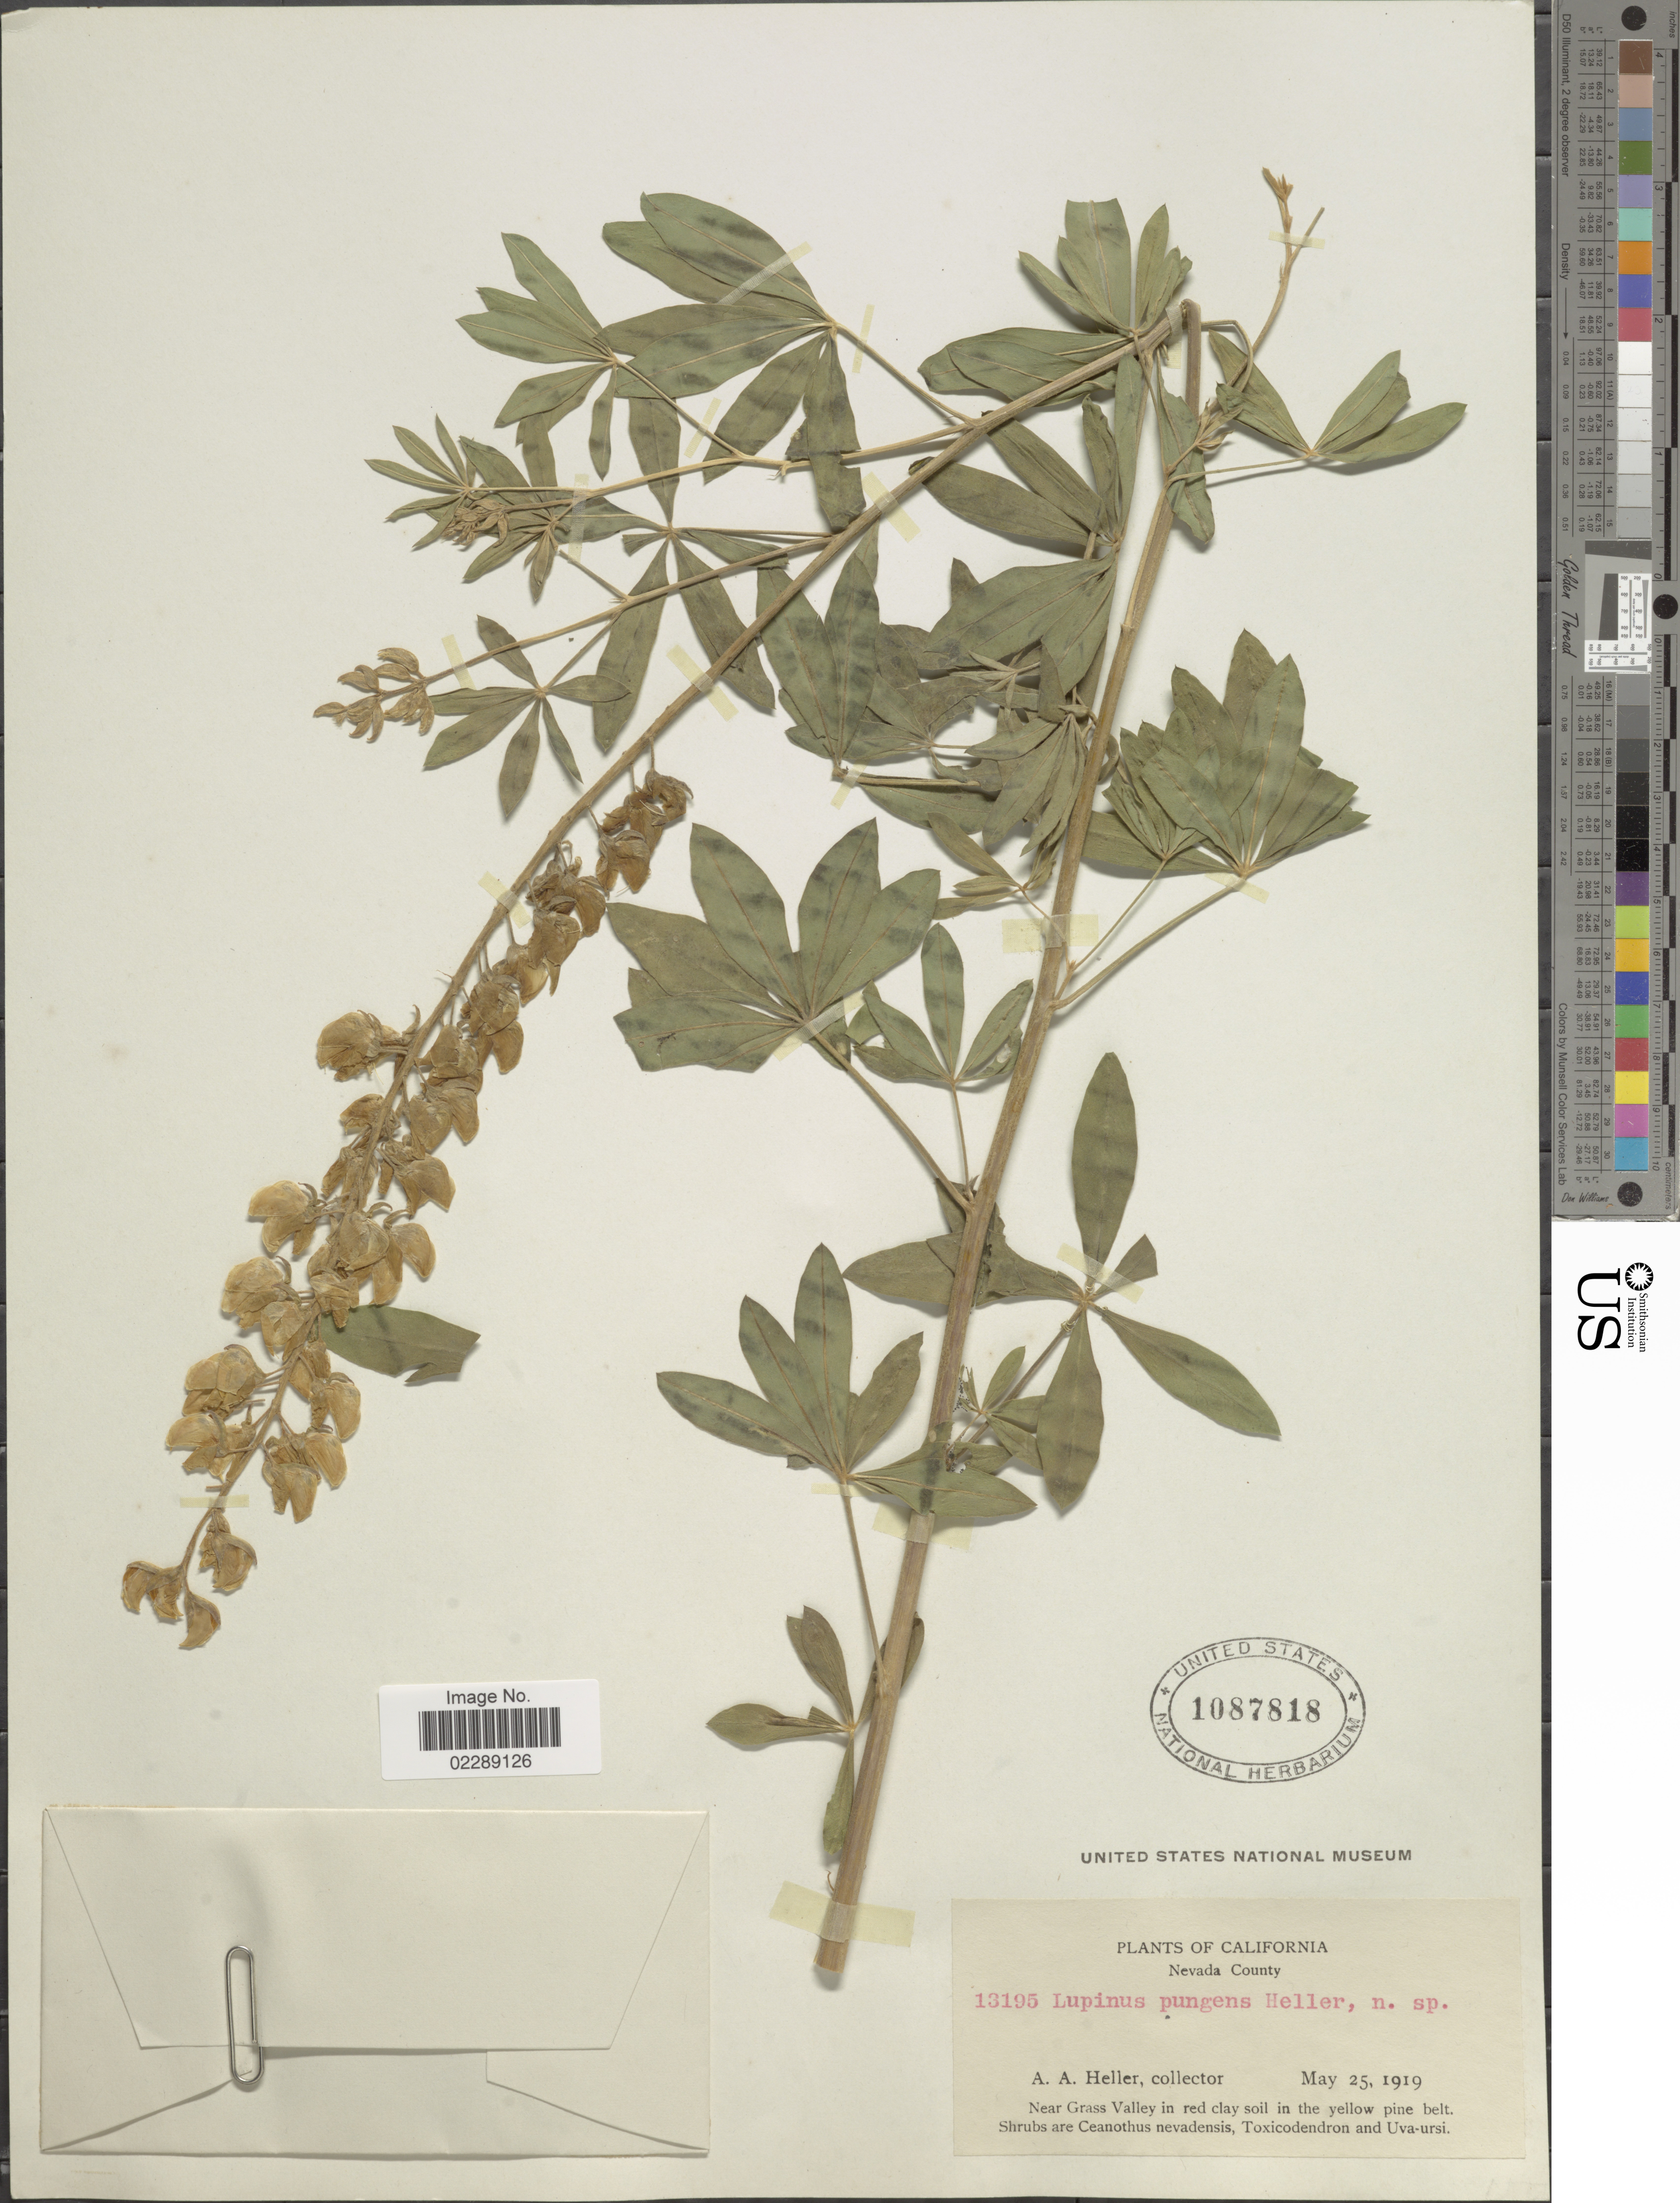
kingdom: Plantae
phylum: Tracheophyta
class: Magnoliopsida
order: Fabales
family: Fabaceae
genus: Lupinus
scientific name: Lupinus sp.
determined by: Strong, Mark T., (BOT), Smithsonian Institution - National Museum of Natural History (UNITED STATES)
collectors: A. A. Heller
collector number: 13195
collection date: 1919-05-25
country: United States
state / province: California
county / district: Nevada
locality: Nevada County, Near Grass Valley in red clay soil in the yellow pine belt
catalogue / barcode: US 1087818